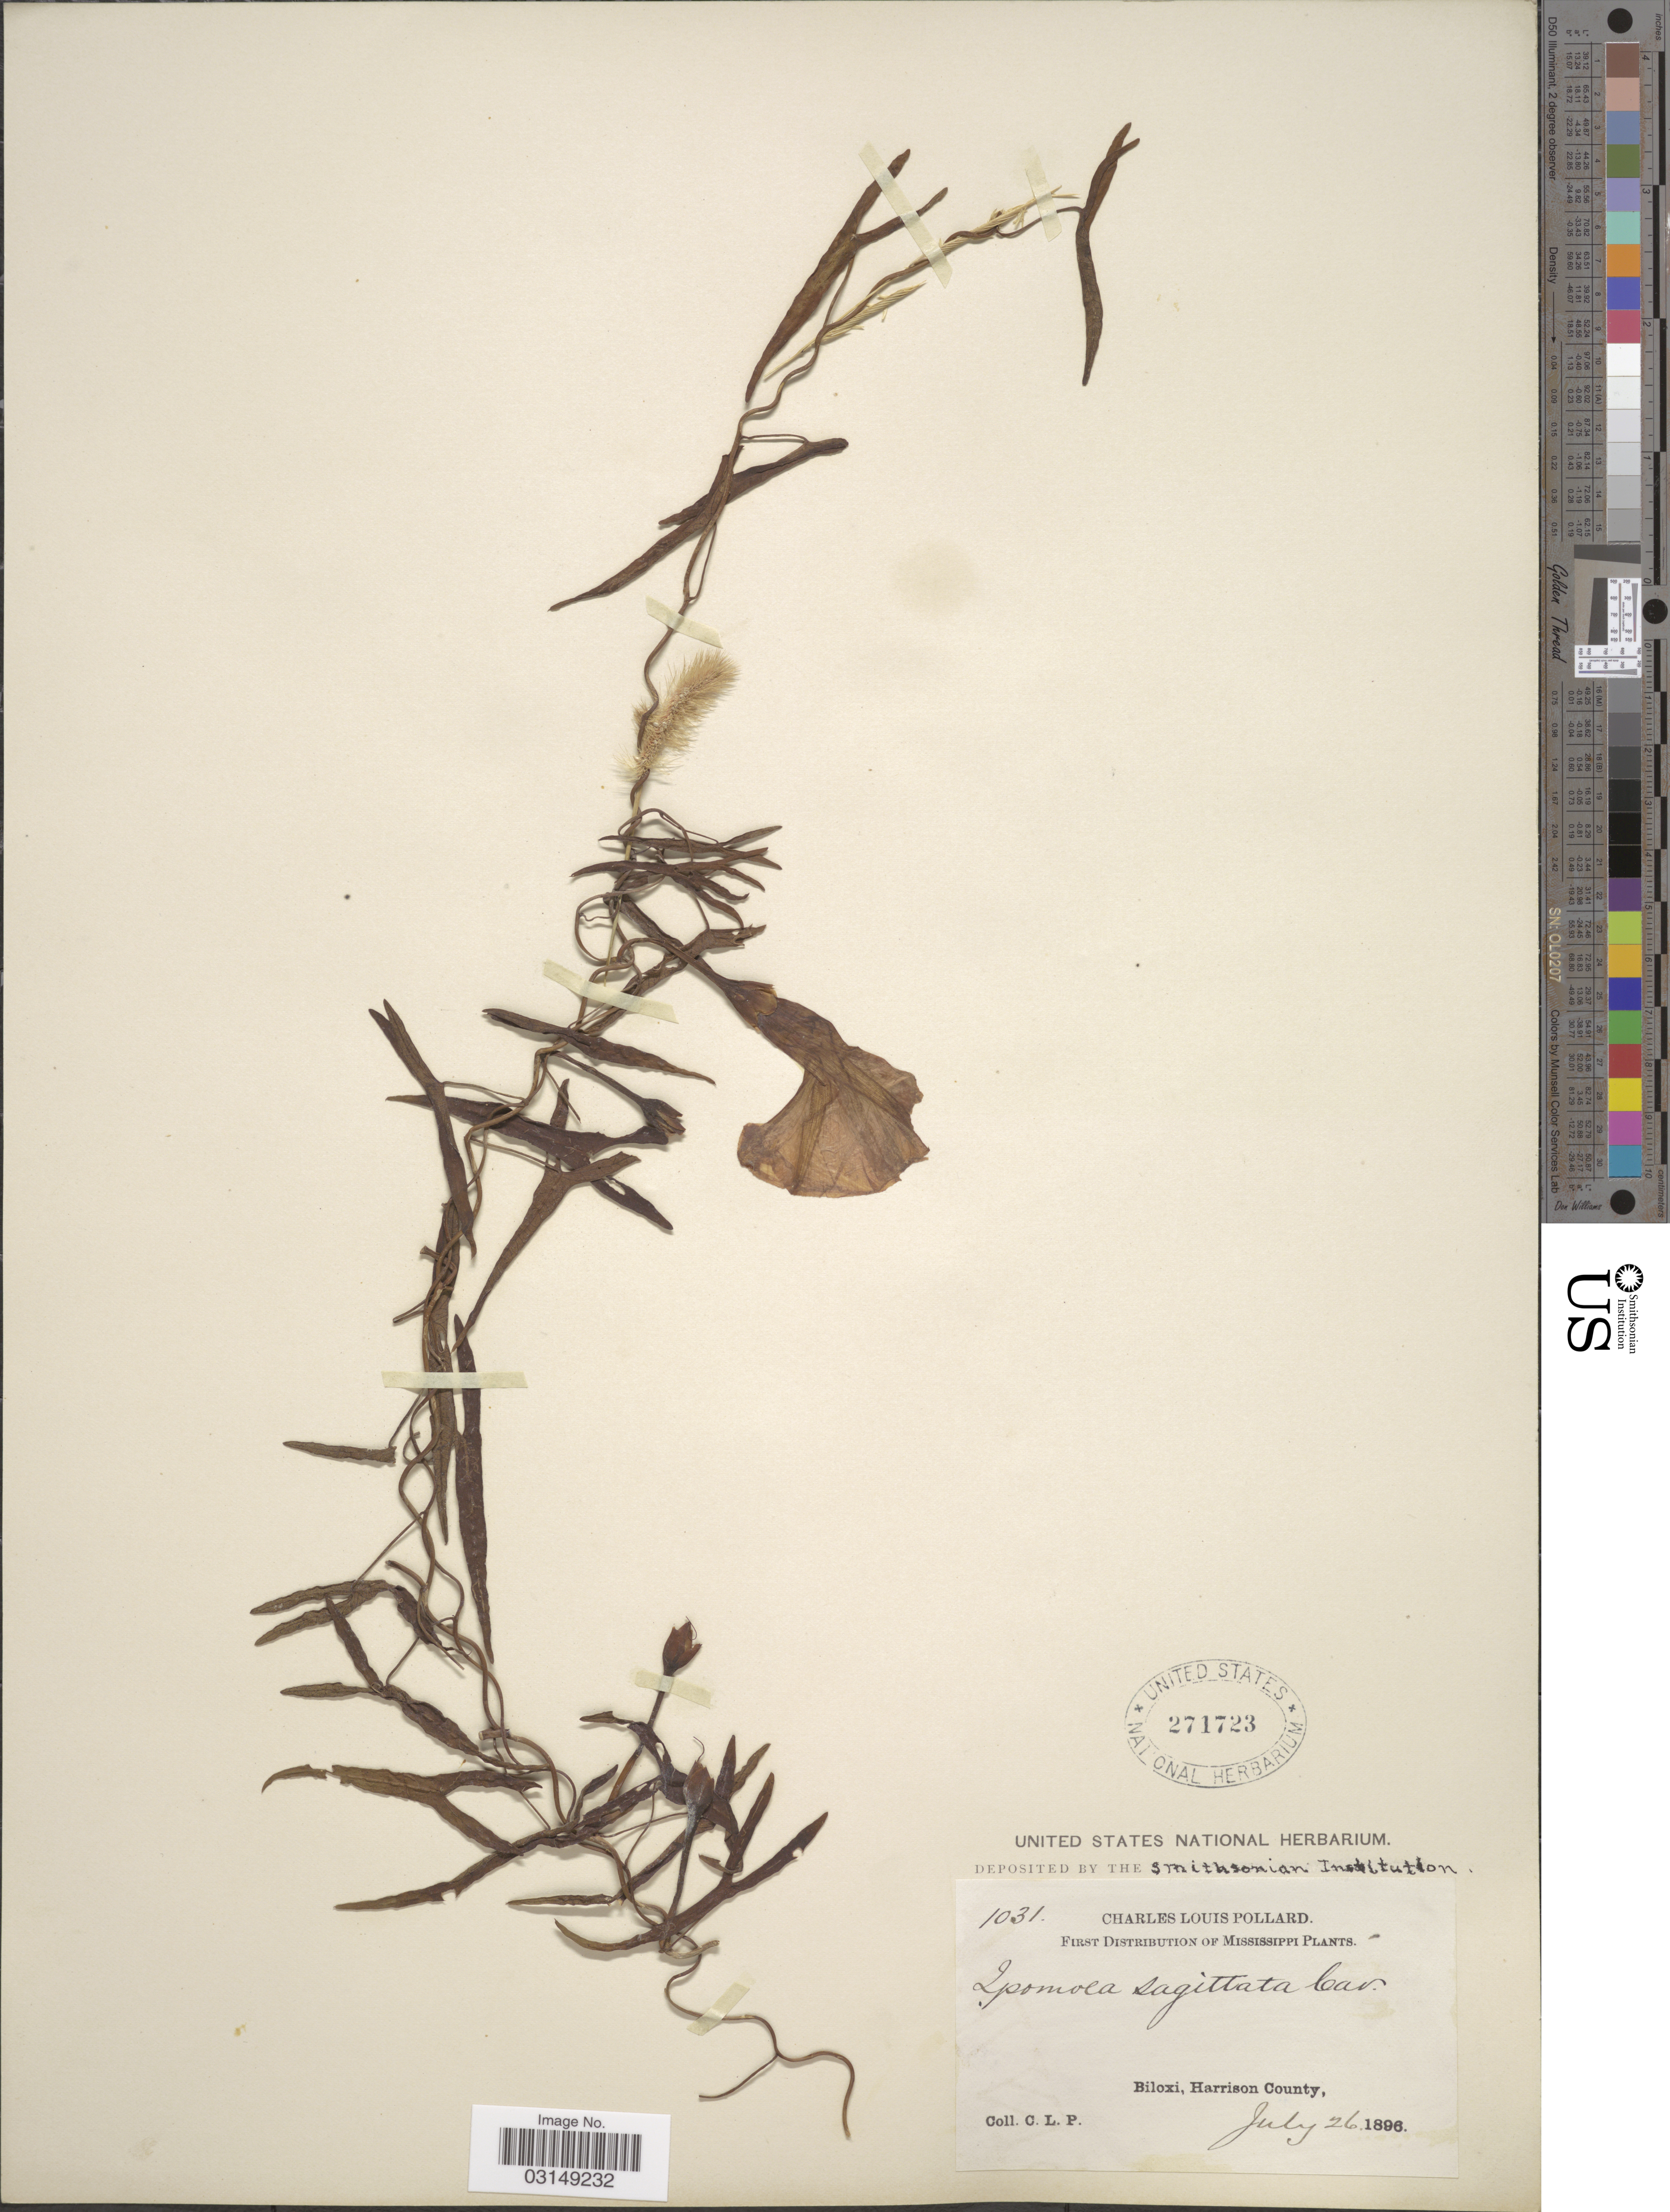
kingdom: Plantae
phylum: Tracheophyta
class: Magnoliopsida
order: Solanales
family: Convolvulaceae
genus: Ipomoea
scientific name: Ipomoea sagittata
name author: Poir.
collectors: C. L. Pollard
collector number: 1031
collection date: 1896-07-26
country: United States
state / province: Mississippi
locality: Biloxi, Harrison County.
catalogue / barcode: US 271723